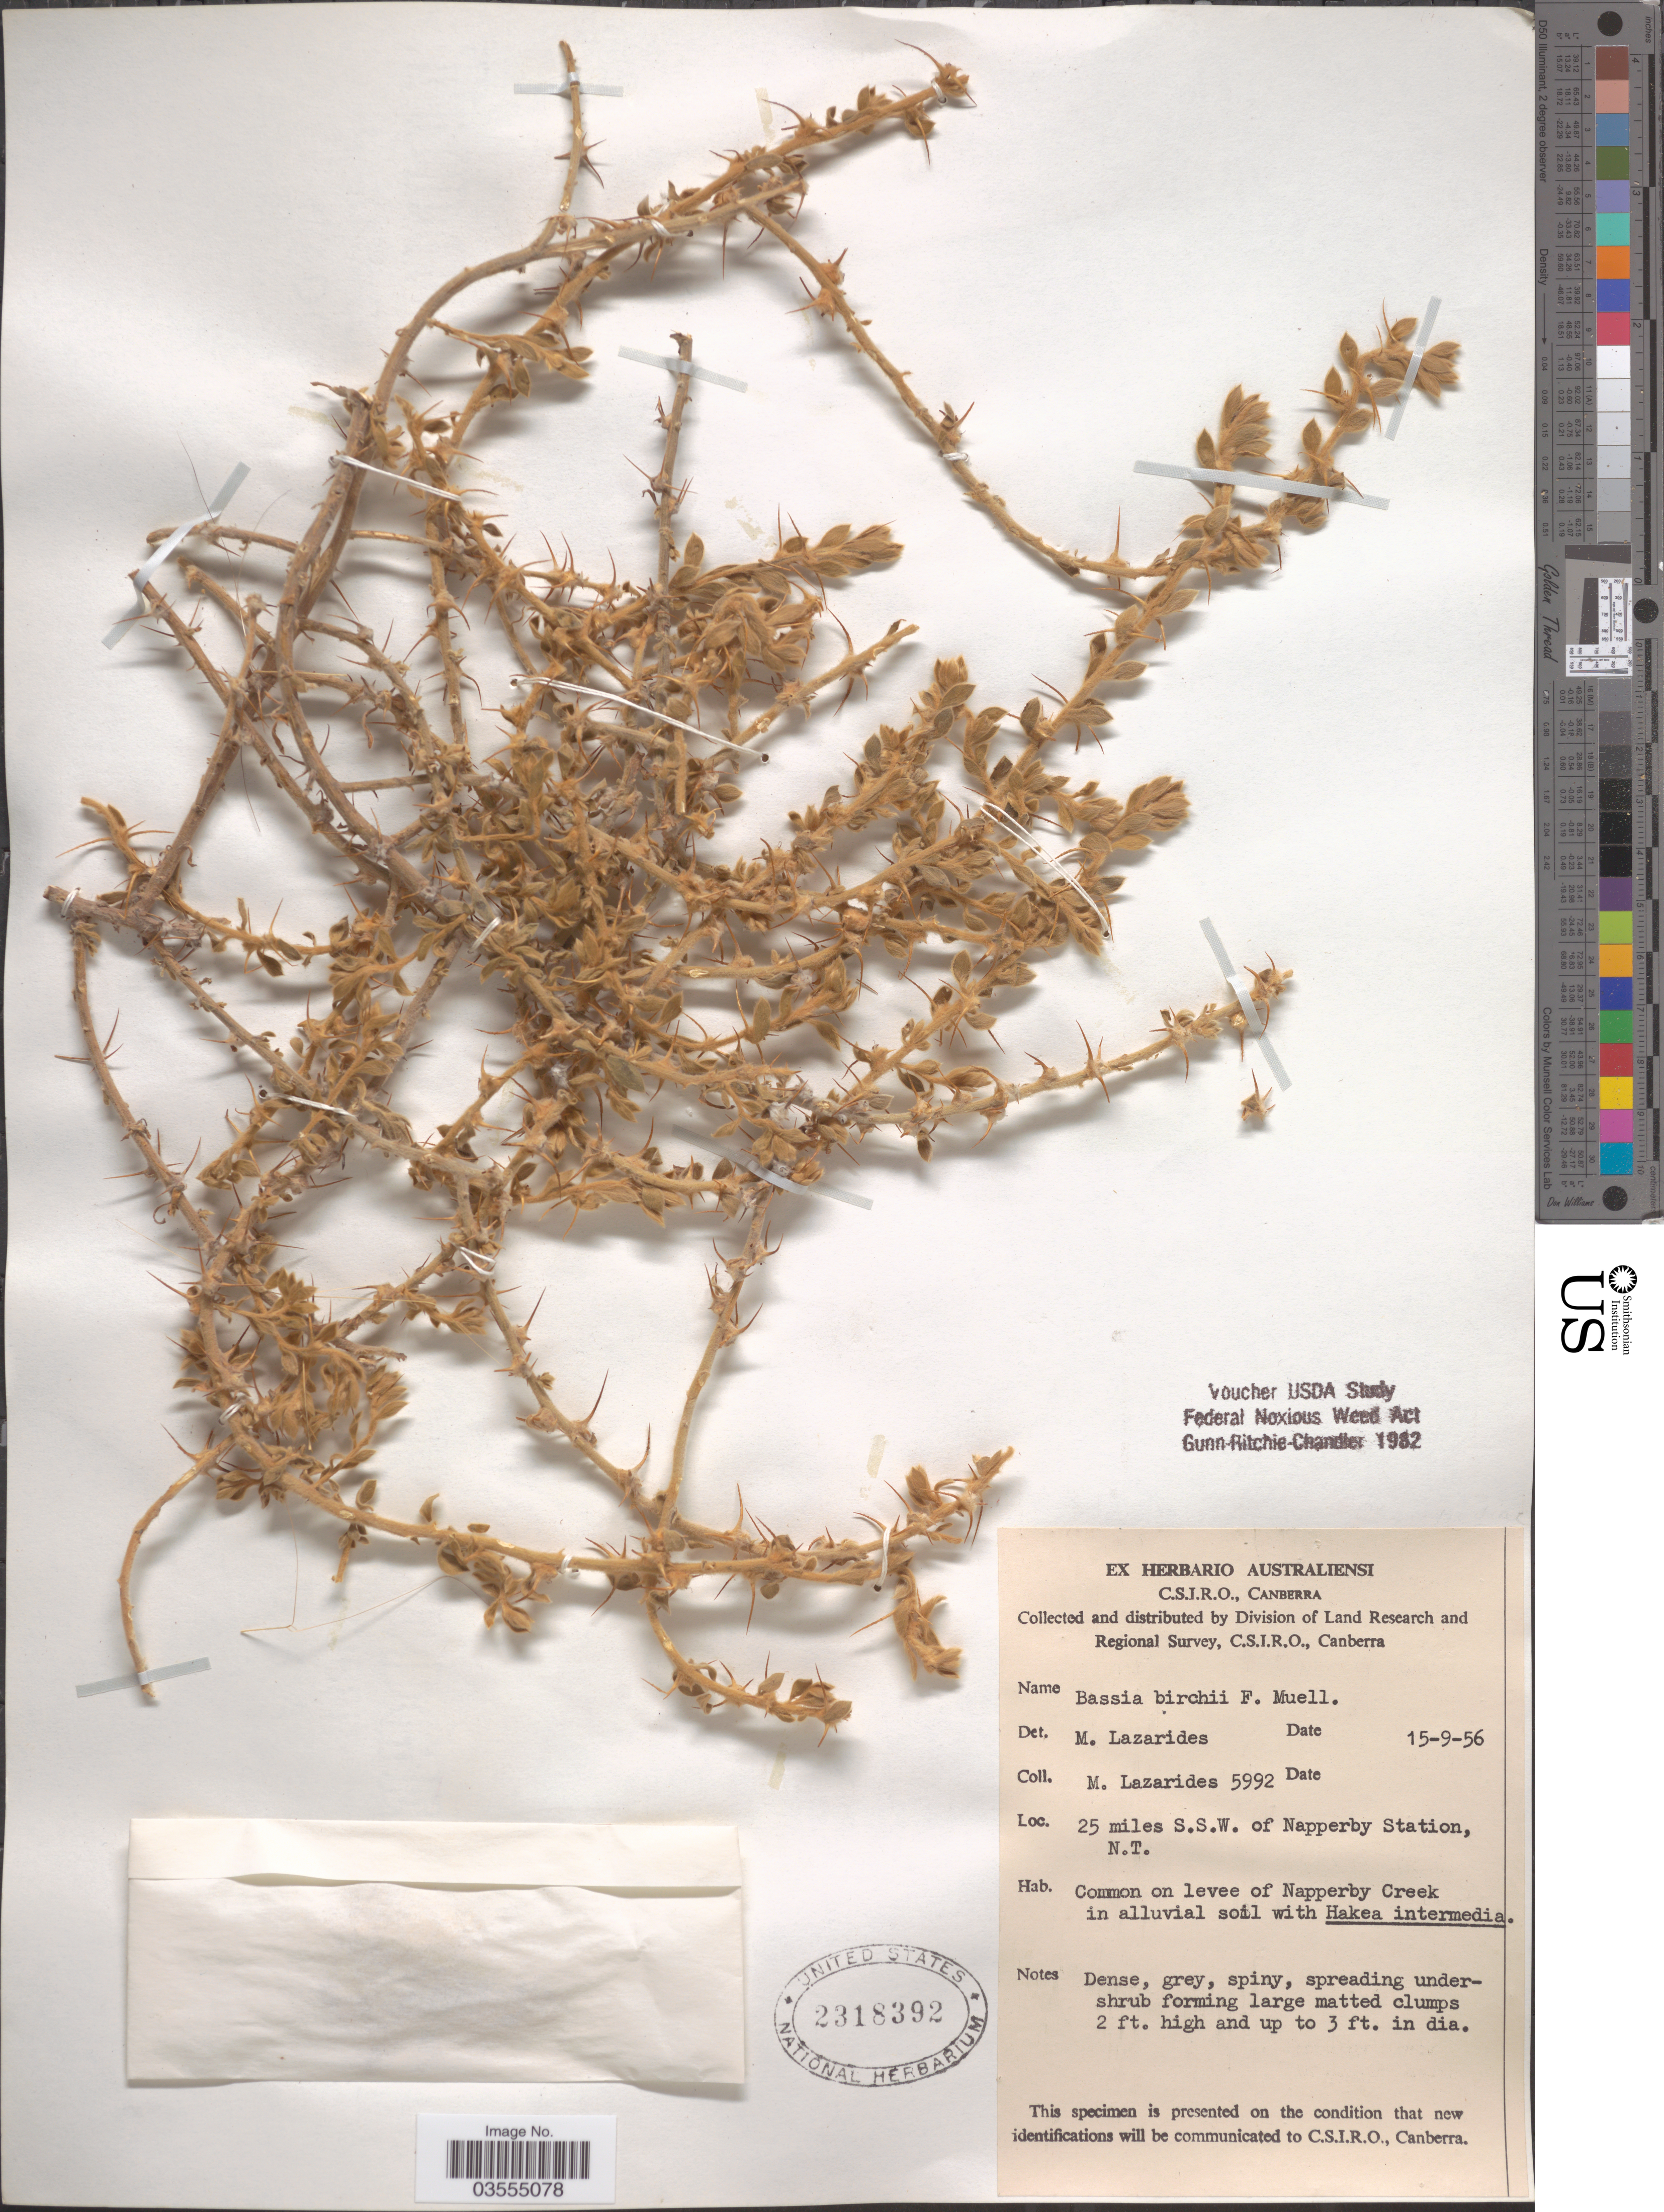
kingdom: Plantae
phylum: Tracheophyta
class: Magnoliopsida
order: Caryophyllales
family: Amaranthaceae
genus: Sclerolaena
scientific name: Sclerolaena cornishiana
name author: (F. Muell.) A.J. Scott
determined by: Wilson, Paul G.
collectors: M. Lazarides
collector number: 5992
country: Australia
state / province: Northern Territory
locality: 25 miles S.S.W. of Napperby Station. Common on levee of Napperby Creek.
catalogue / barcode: US 2318392